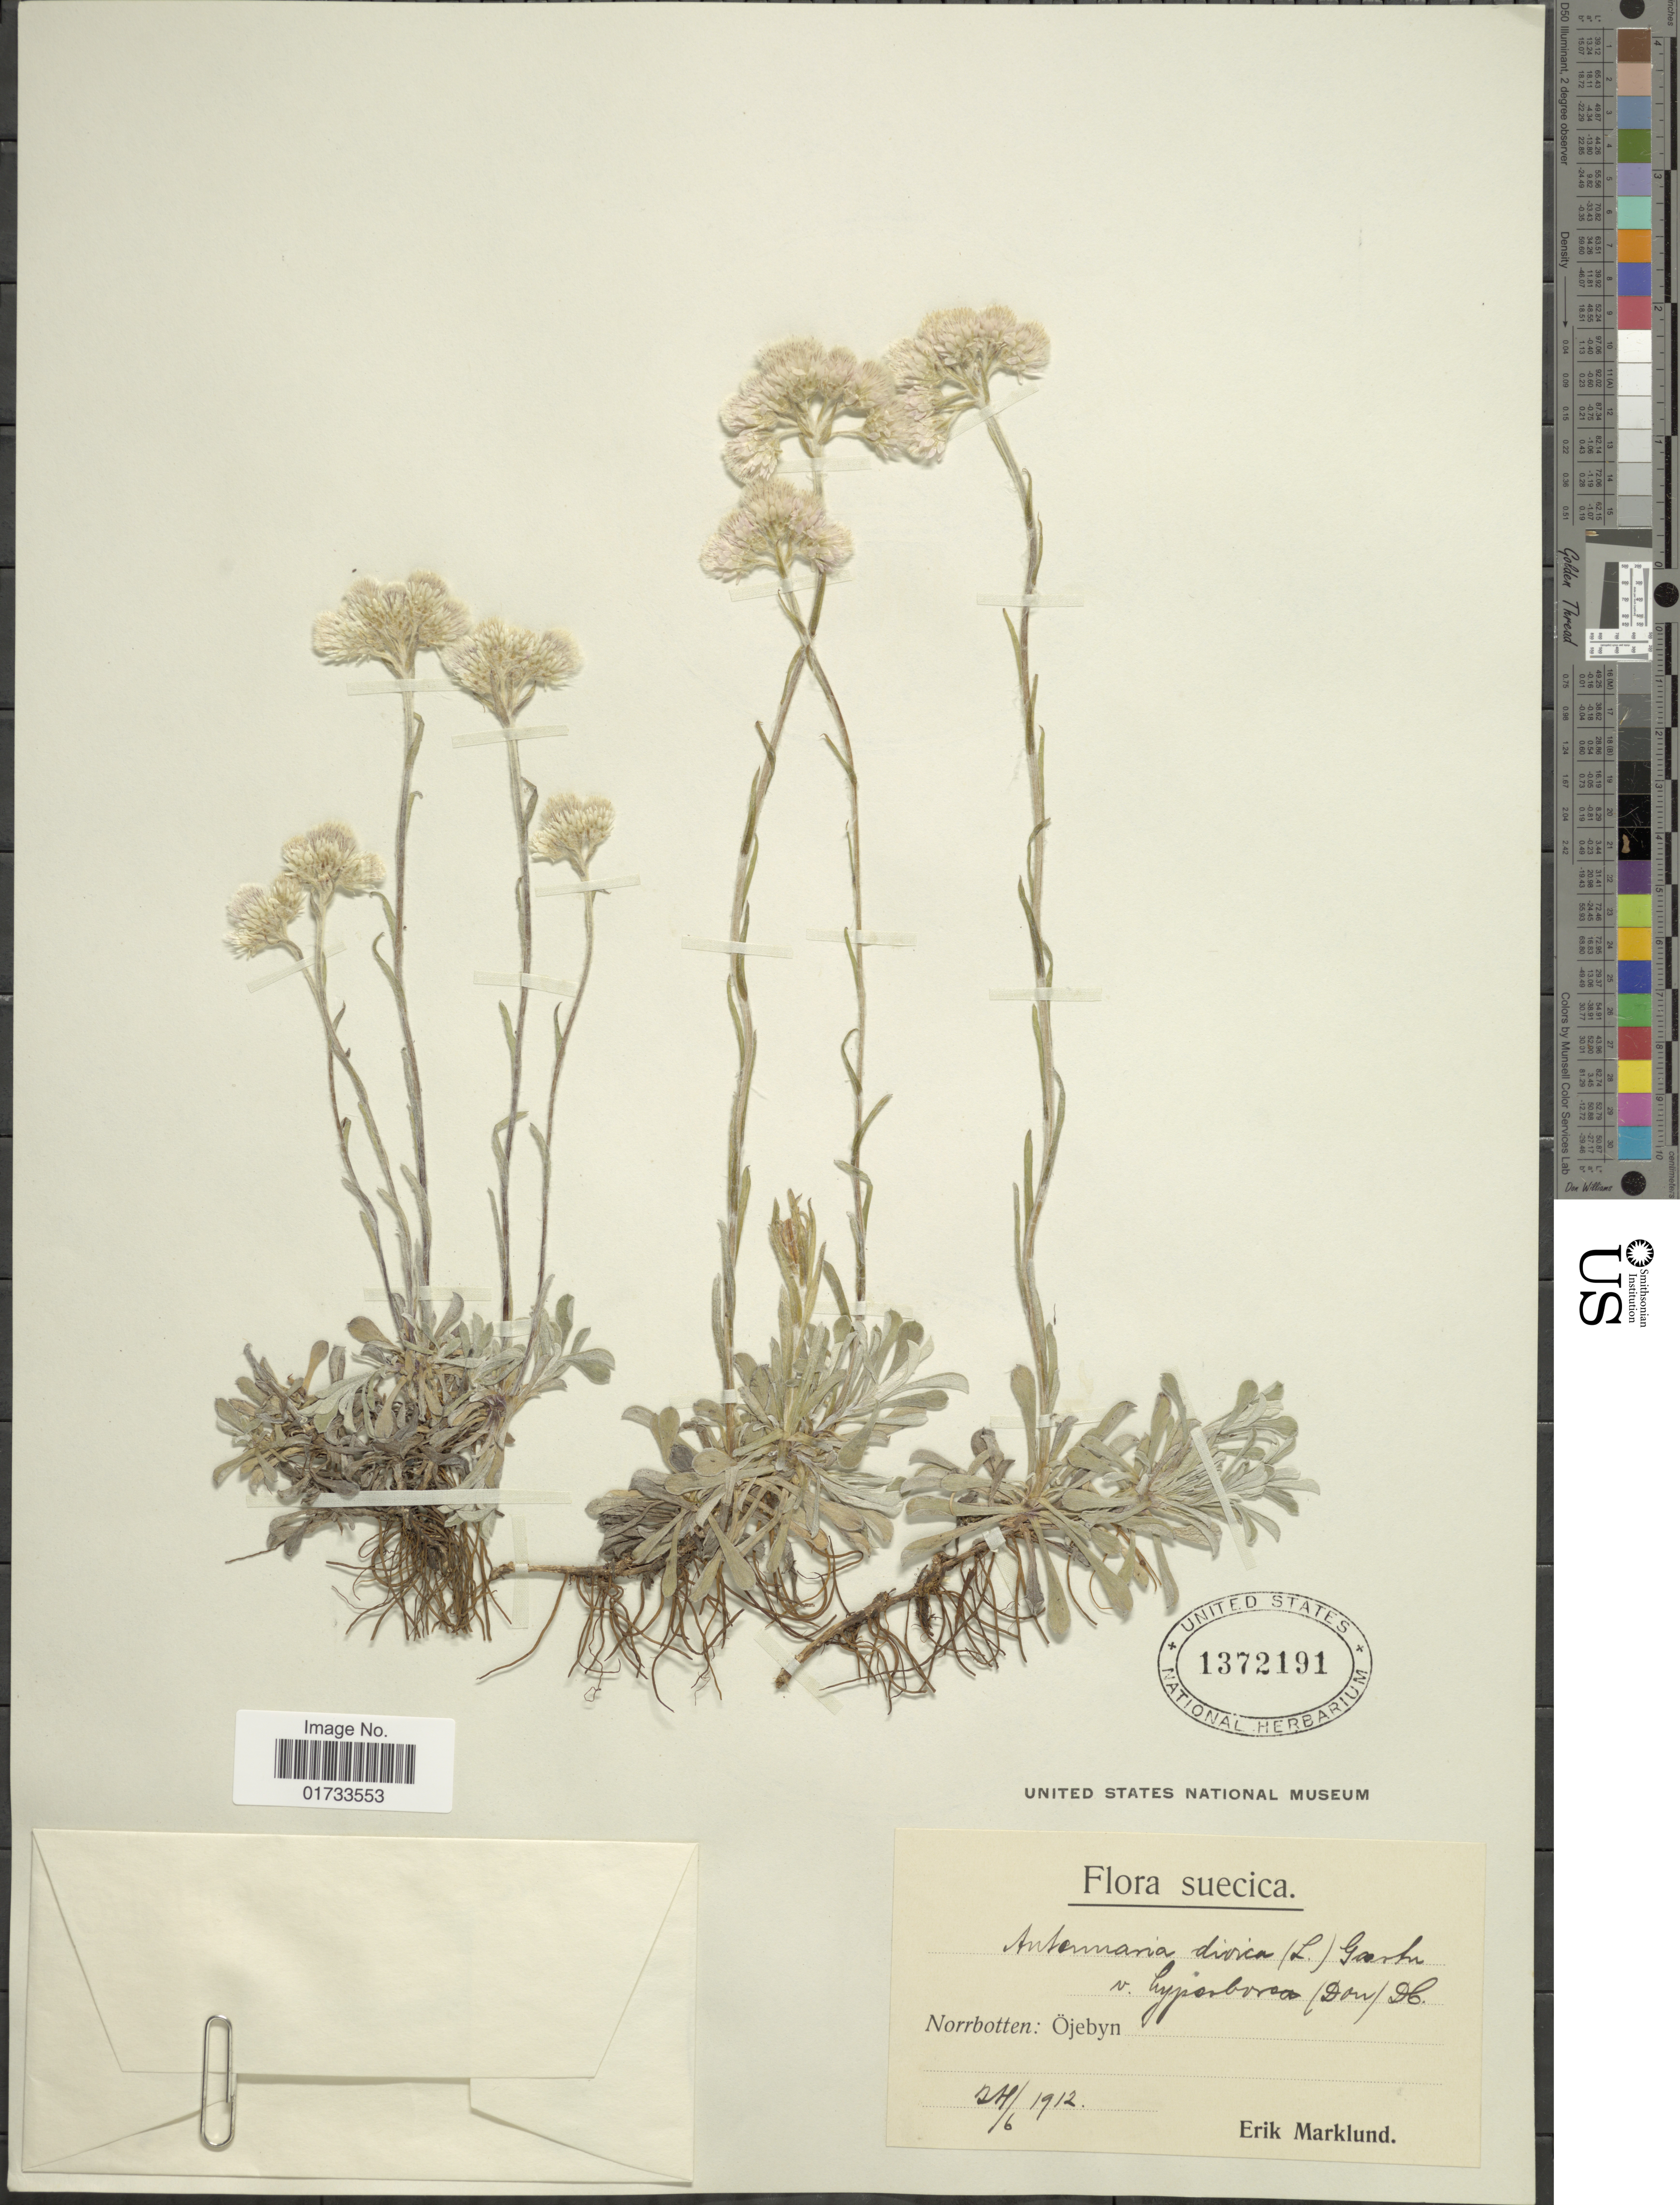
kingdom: Plantae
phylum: Tracheophyta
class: Magnoliopsida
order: Asterales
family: Asteraceae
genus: Antennaria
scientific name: Antennaria dioica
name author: (L.) Gaertn.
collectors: E. Marklund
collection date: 1912-06-24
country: Sweden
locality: Norrbotten: Öjebyn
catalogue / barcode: US 1372191